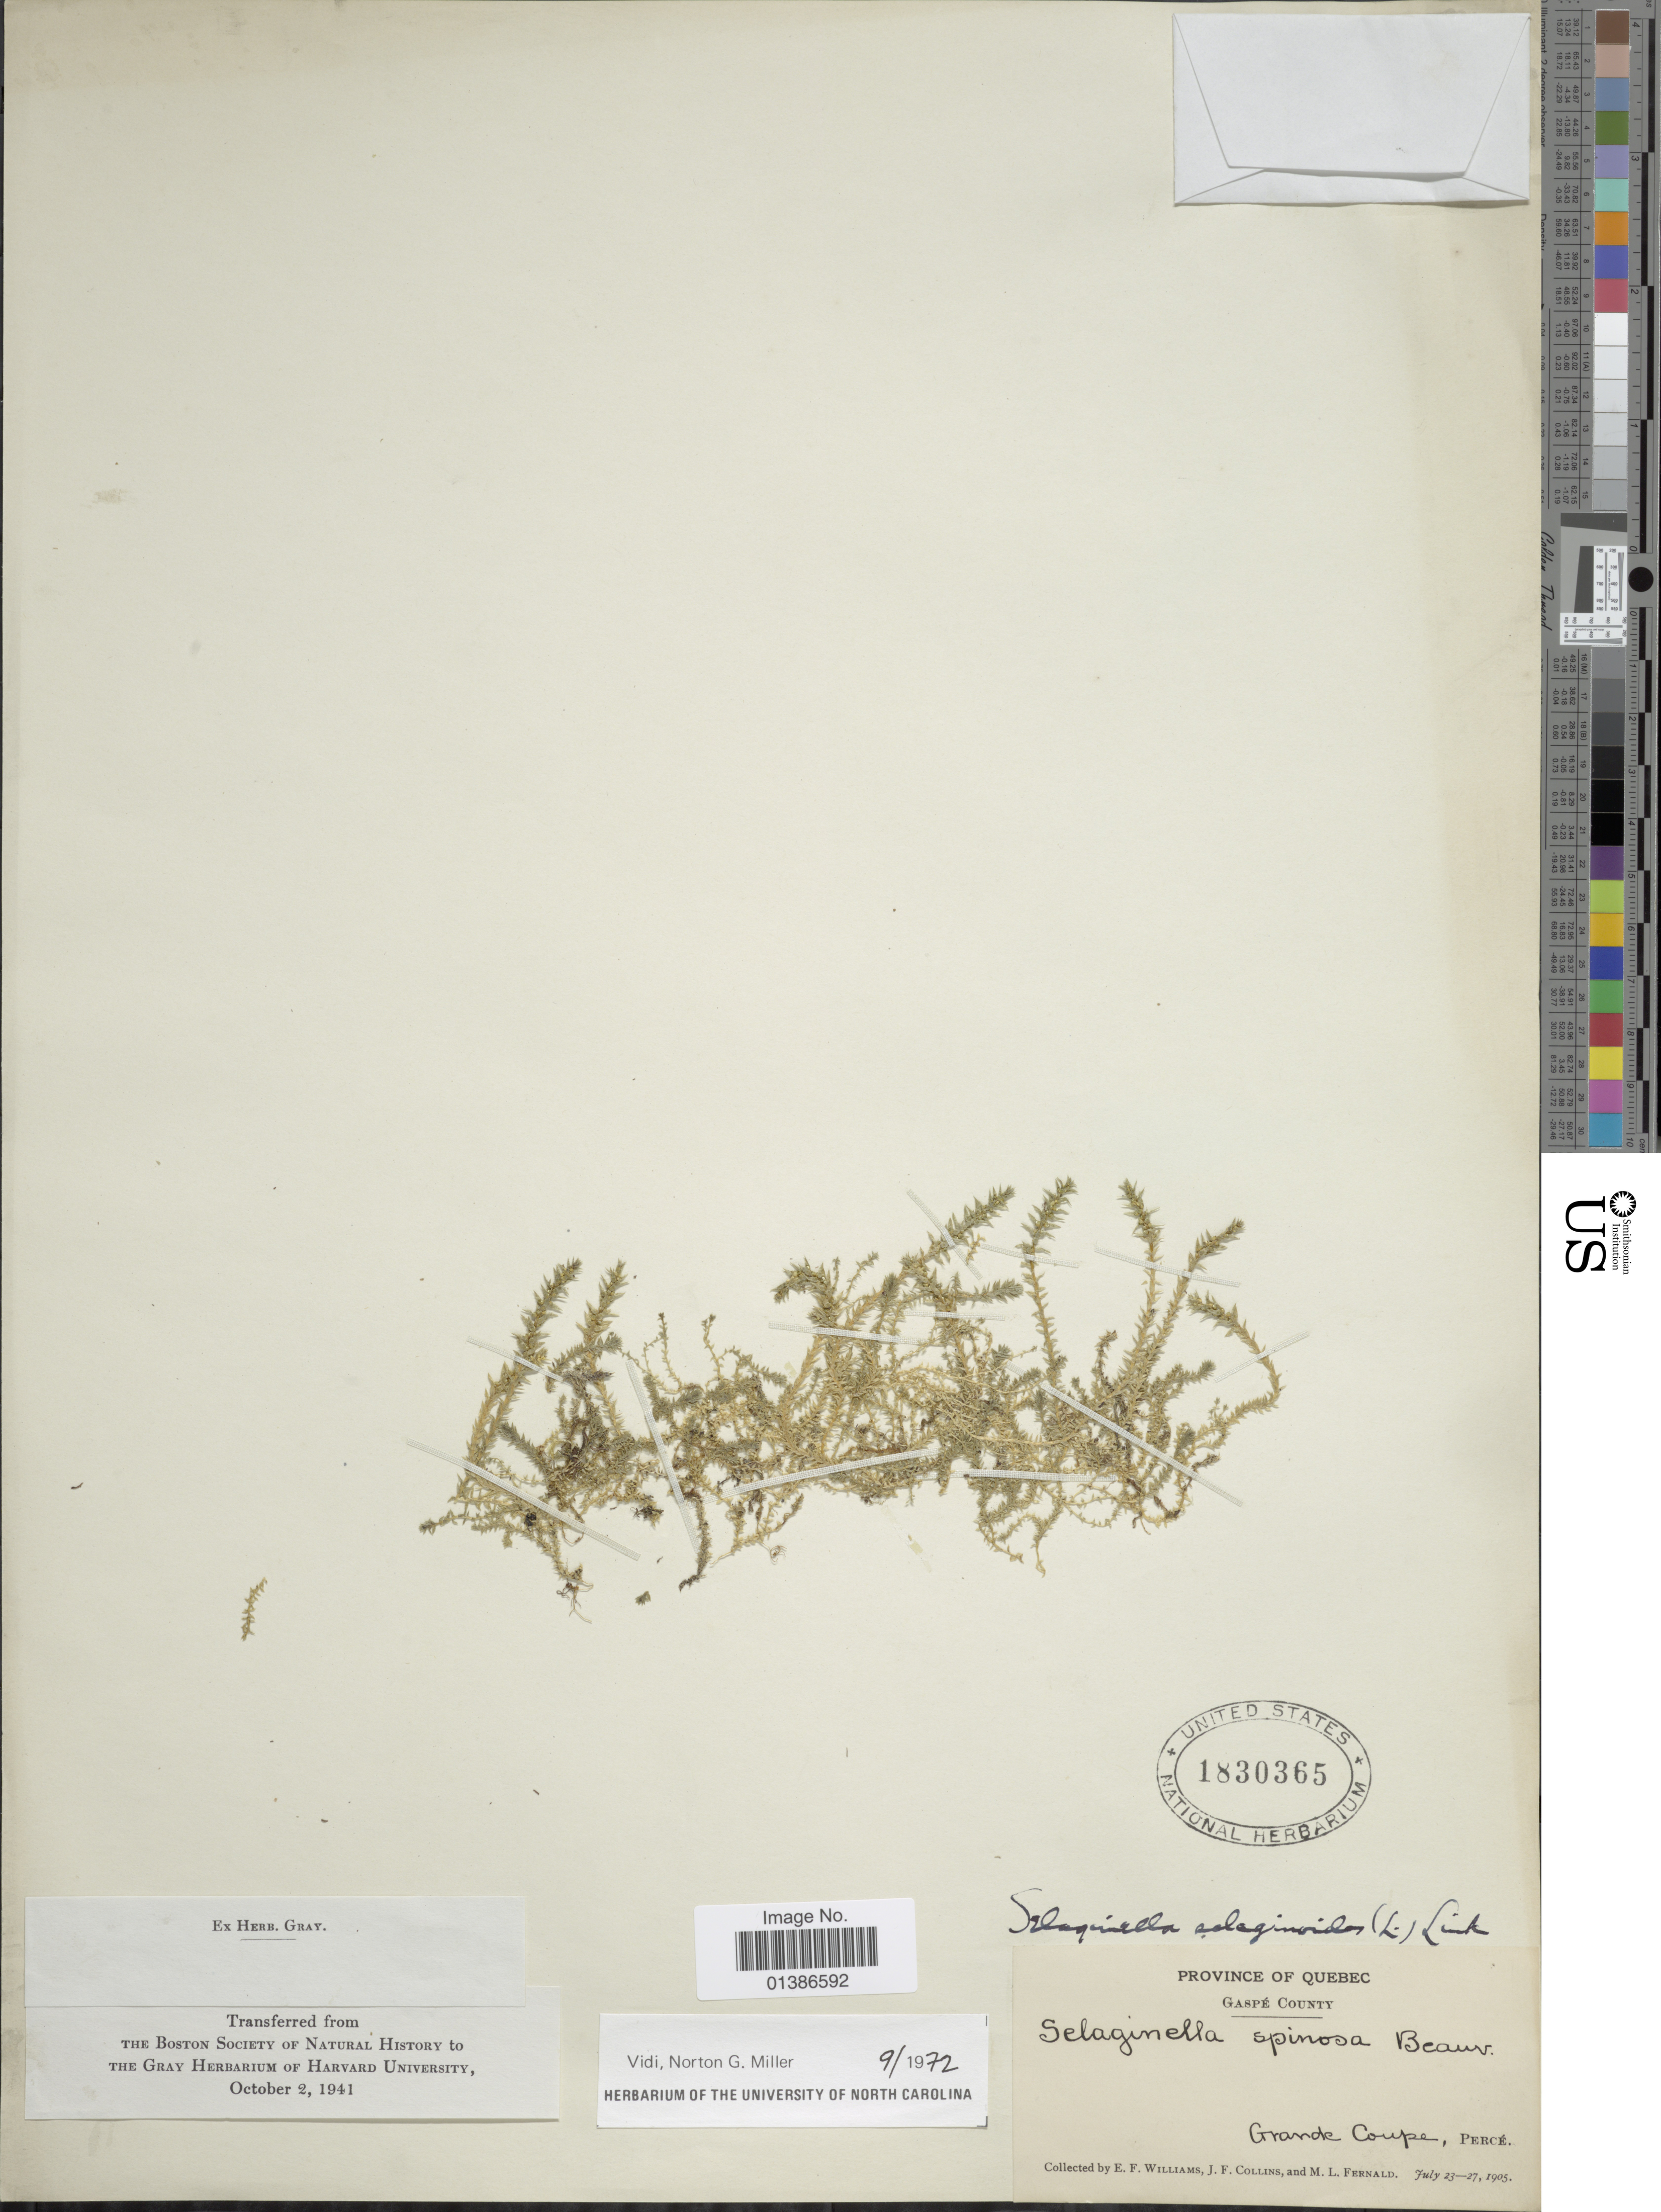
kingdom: Plantae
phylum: Tracheophyta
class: Lycopodiopsida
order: Selaginellales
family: Selaginellaceae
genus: Selaginella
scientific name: Selaginella selaginoides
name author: (L.) Link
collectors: E. Williams, J. Collins & M. L. Fernald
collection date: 1905-07-23/1905-07-27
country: Canada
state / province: Quebec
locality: Gaspé County. Grande Coupe, Percé.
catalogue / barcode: US 1830365